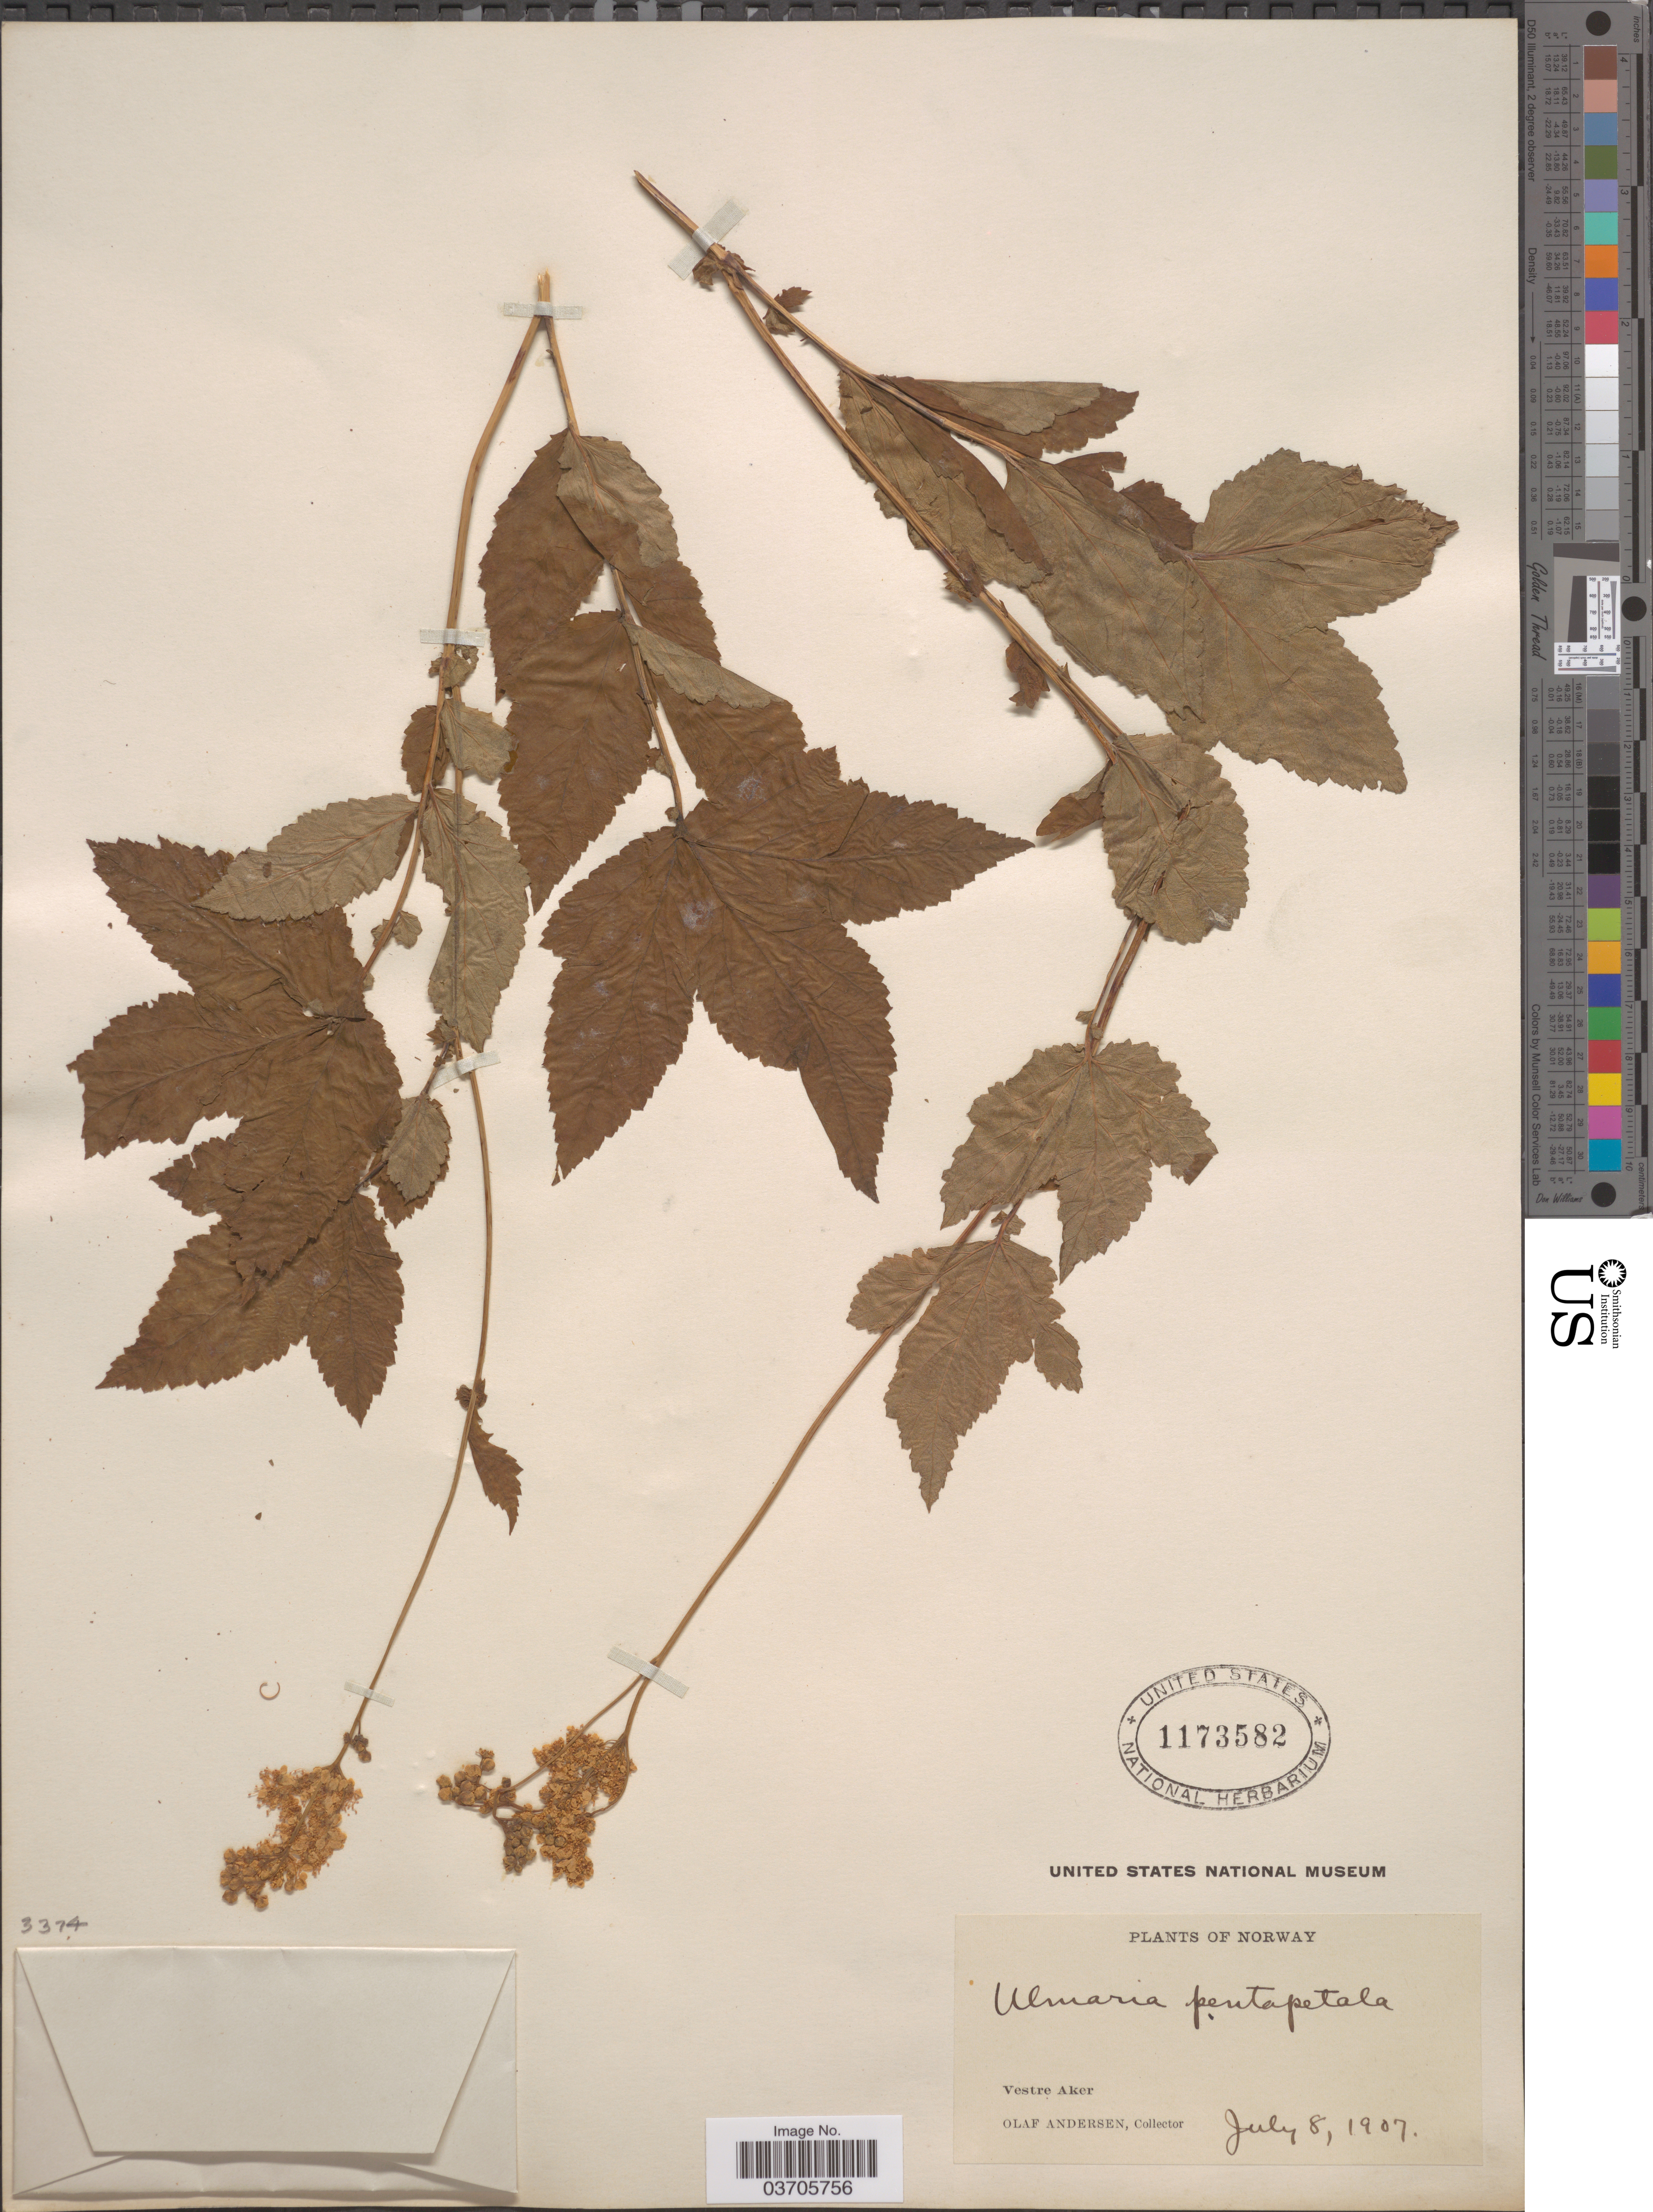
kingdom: Plantae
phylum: Tracheophyta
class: Magnoliopsida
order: Rosales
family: Rosaceae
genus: Ulmaria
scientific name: Ulmaria pentapetala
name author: Gilib.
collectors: O. Andersen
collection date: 1907-07-08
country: Norway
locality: Vestre Aker.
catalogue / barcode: US 1173582